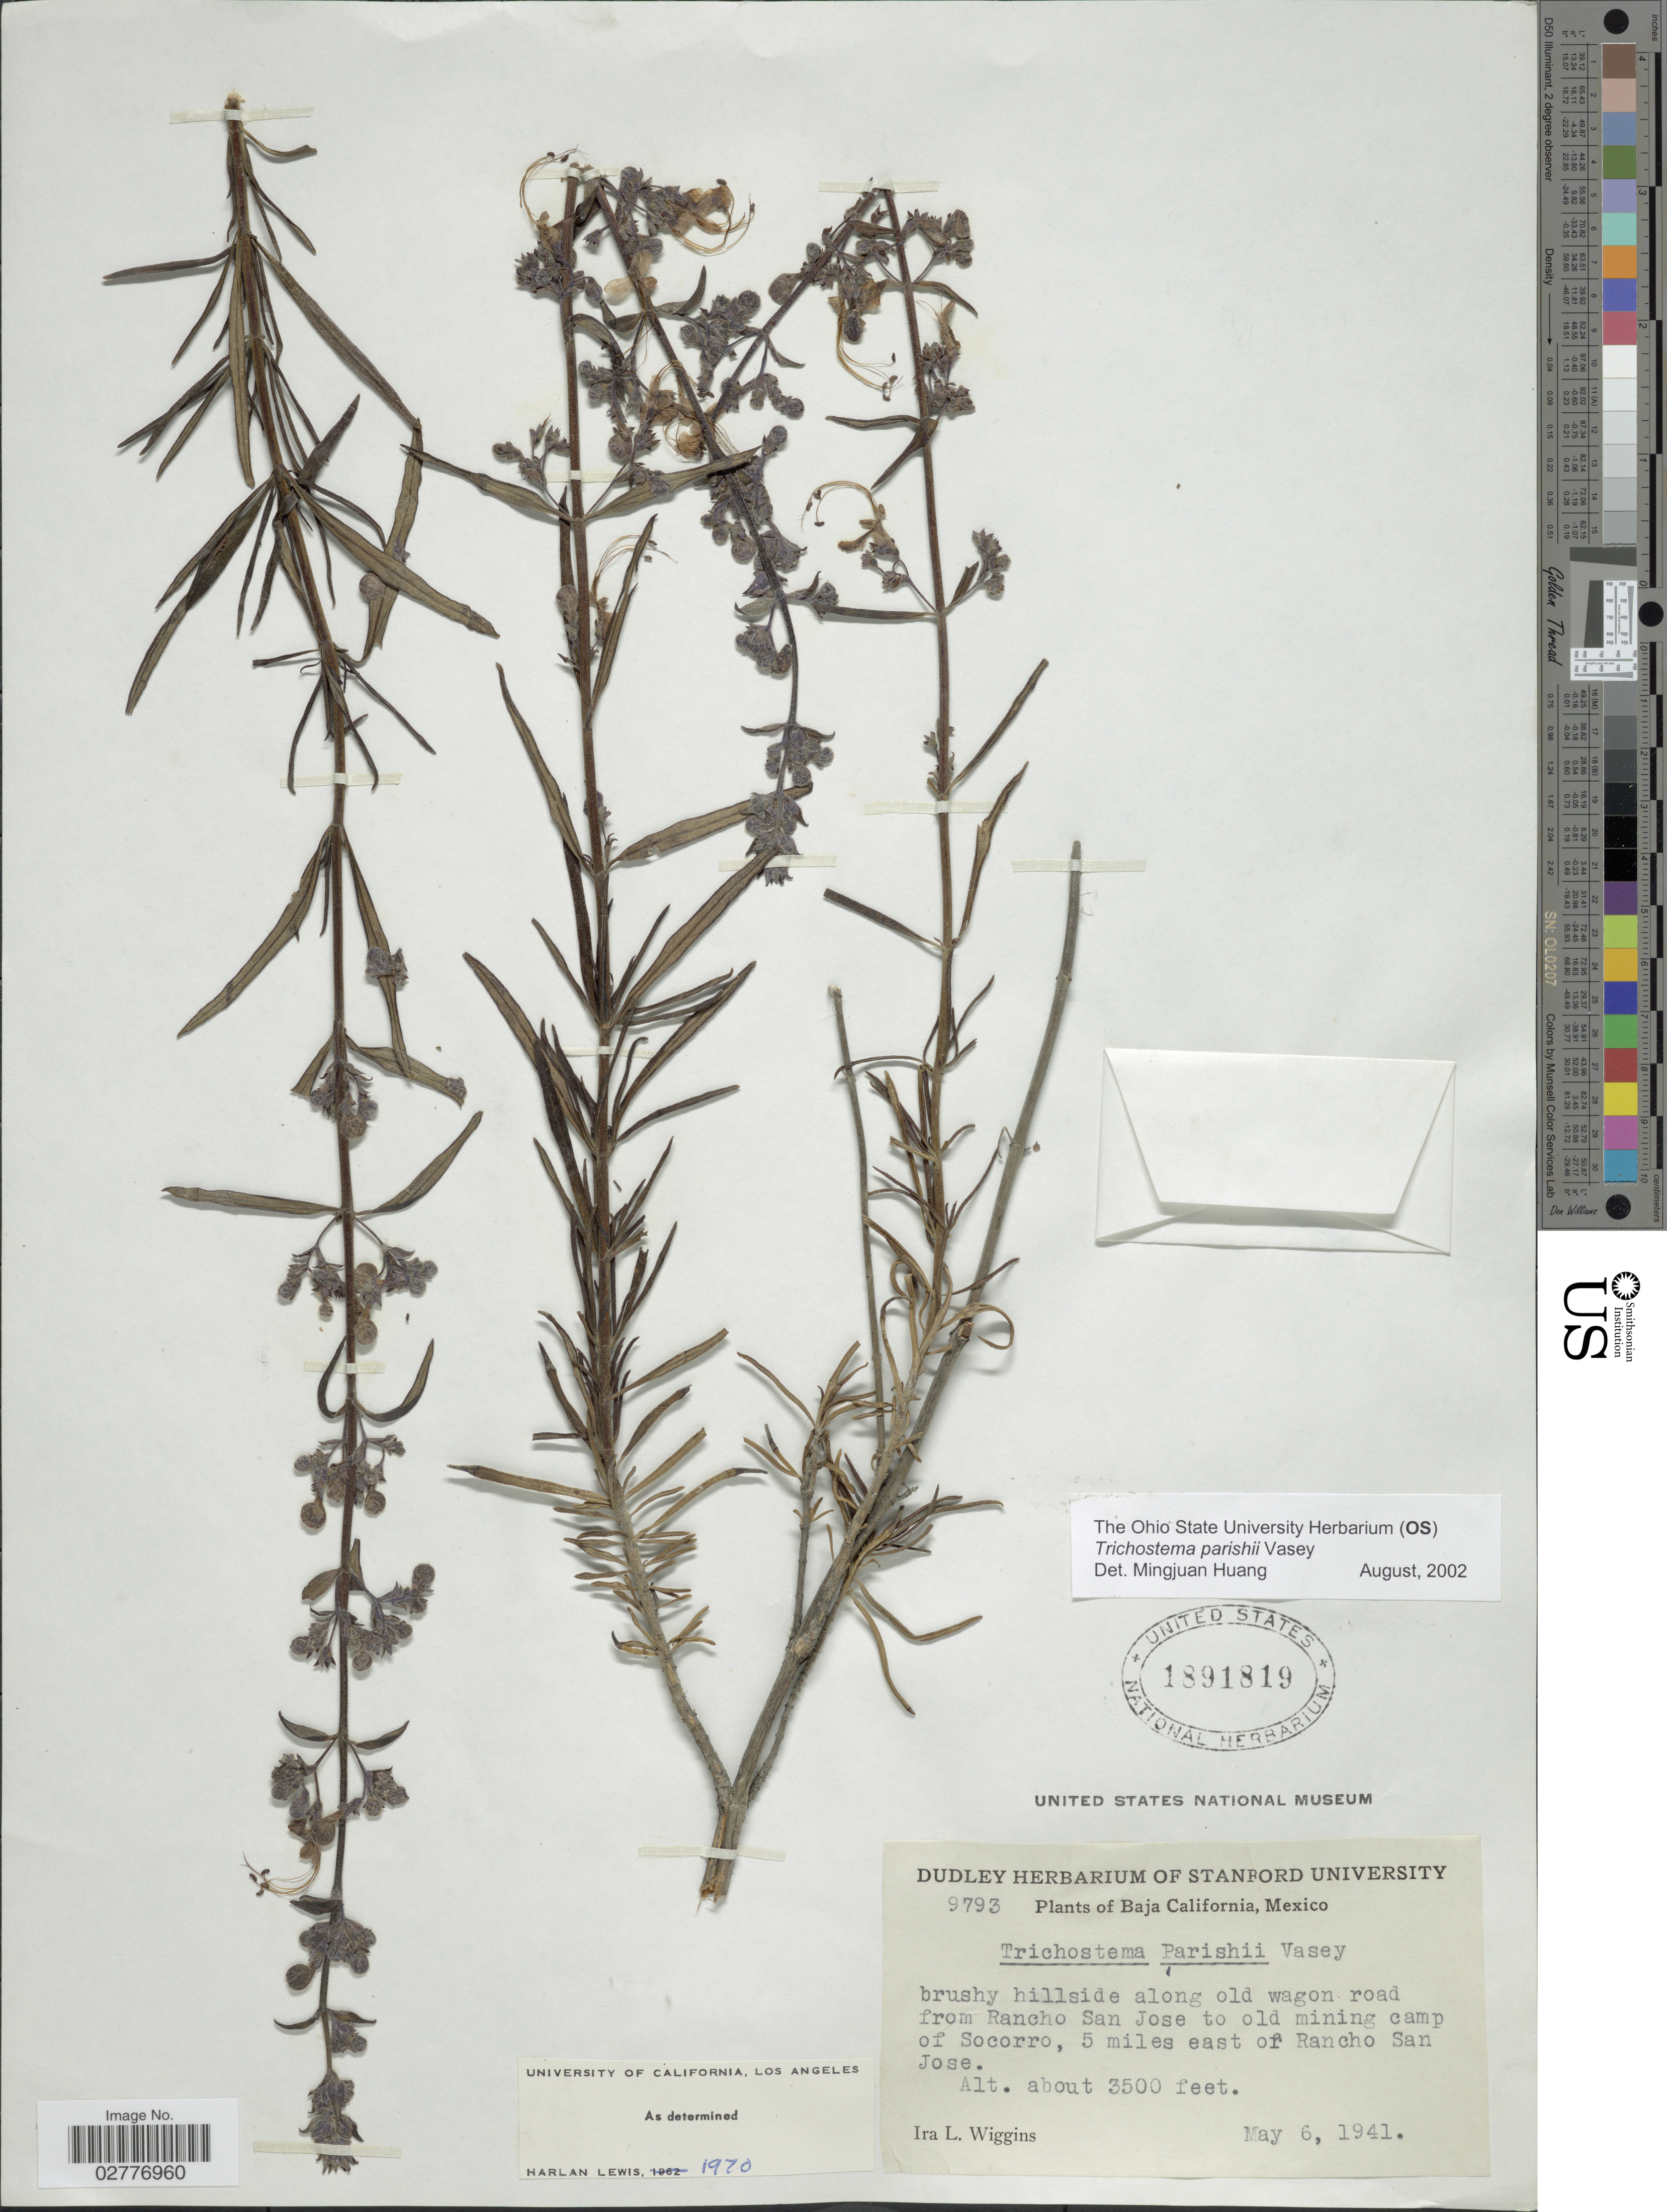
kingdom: Plantae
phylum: Tracheophyta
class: Magnoliopsida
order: Lamiales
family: Lamiaceae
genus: Trichostema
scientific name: Trichostema parishii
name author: Vasey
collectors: I. L. Wiggins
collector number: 9793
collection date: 1941-05-06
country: Mexico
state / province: Baja California Norte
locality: Brushy hillside along old wagon road from Rancho San Jose to old mining camp of Socorro, 5 miles east of Rancho San Jose.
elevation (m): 1067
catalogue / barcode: US 1891819